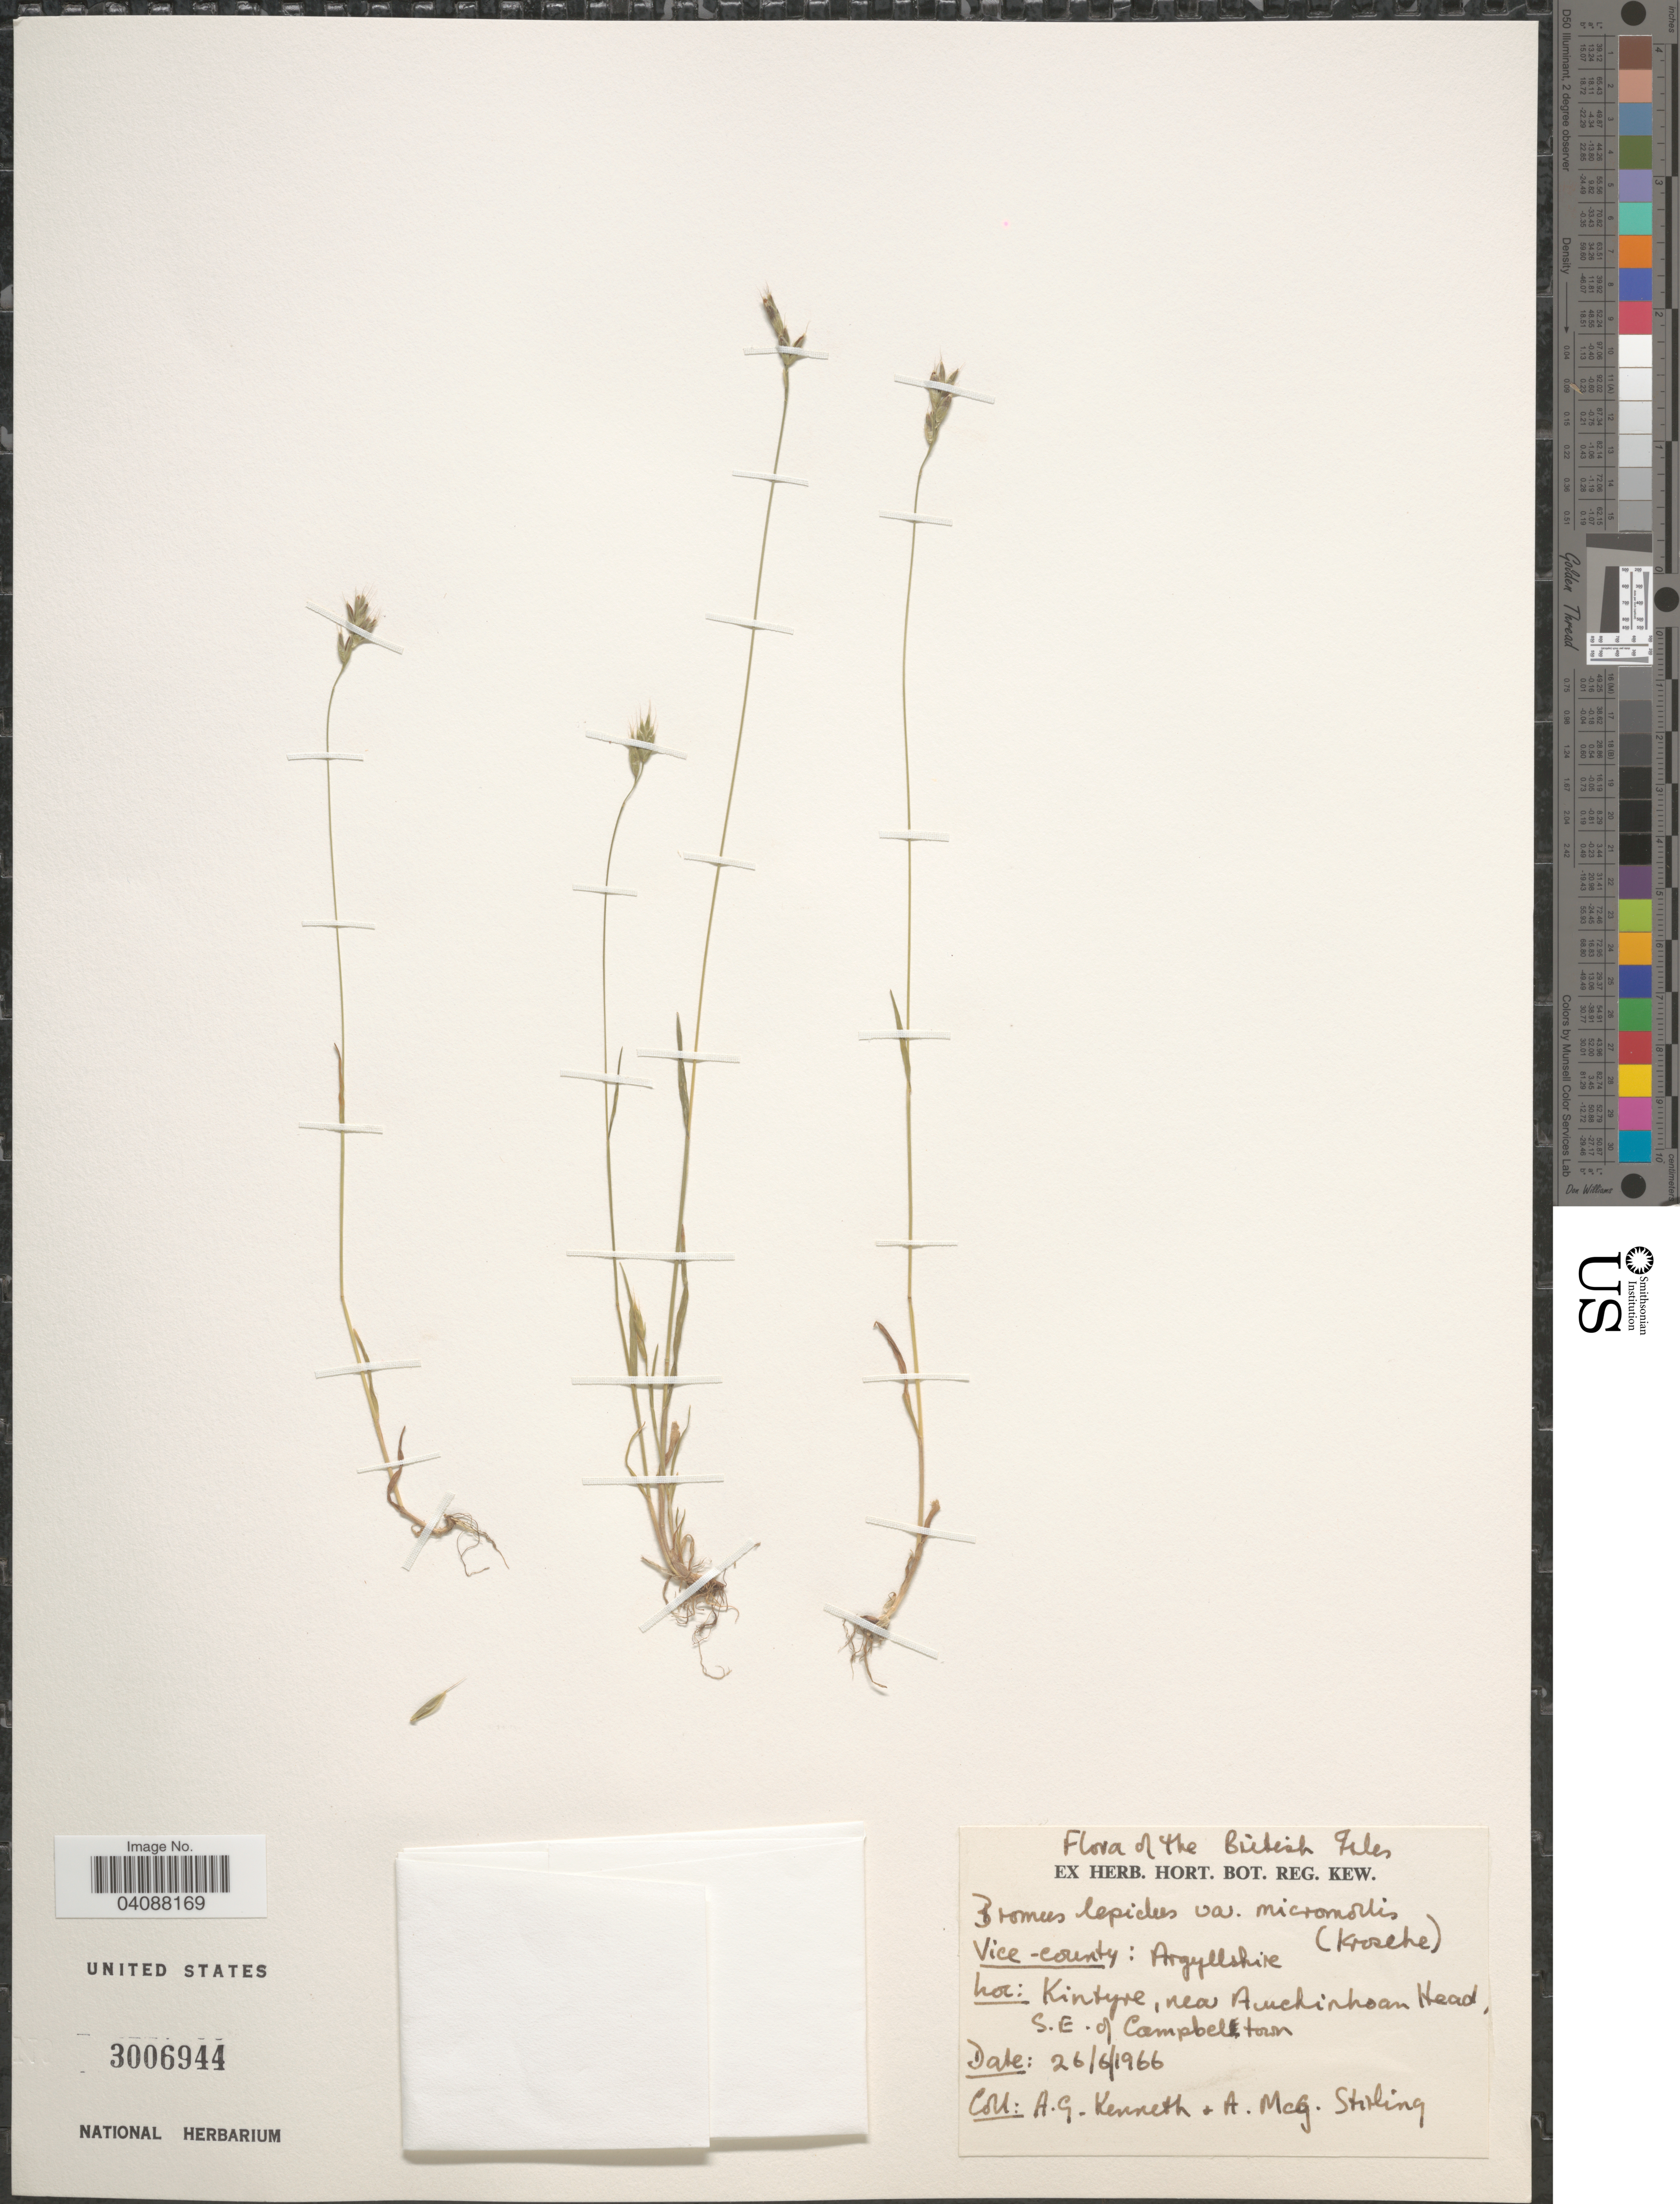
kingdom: Plantae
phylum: Tracheophyta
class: Liliopsida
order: Poales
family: Poaceae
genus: Bromus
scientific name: Bromus lepidus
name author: Holmberg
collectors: A. Kenneth & A. Stirling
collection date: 1966-06-26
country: United Kingdom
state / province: Scotland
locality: British Isles. Vice-County: Argyllshire. Kintyre, near Achinhoan Head, S.E. of Campbeltown.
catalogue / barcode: US 3006944